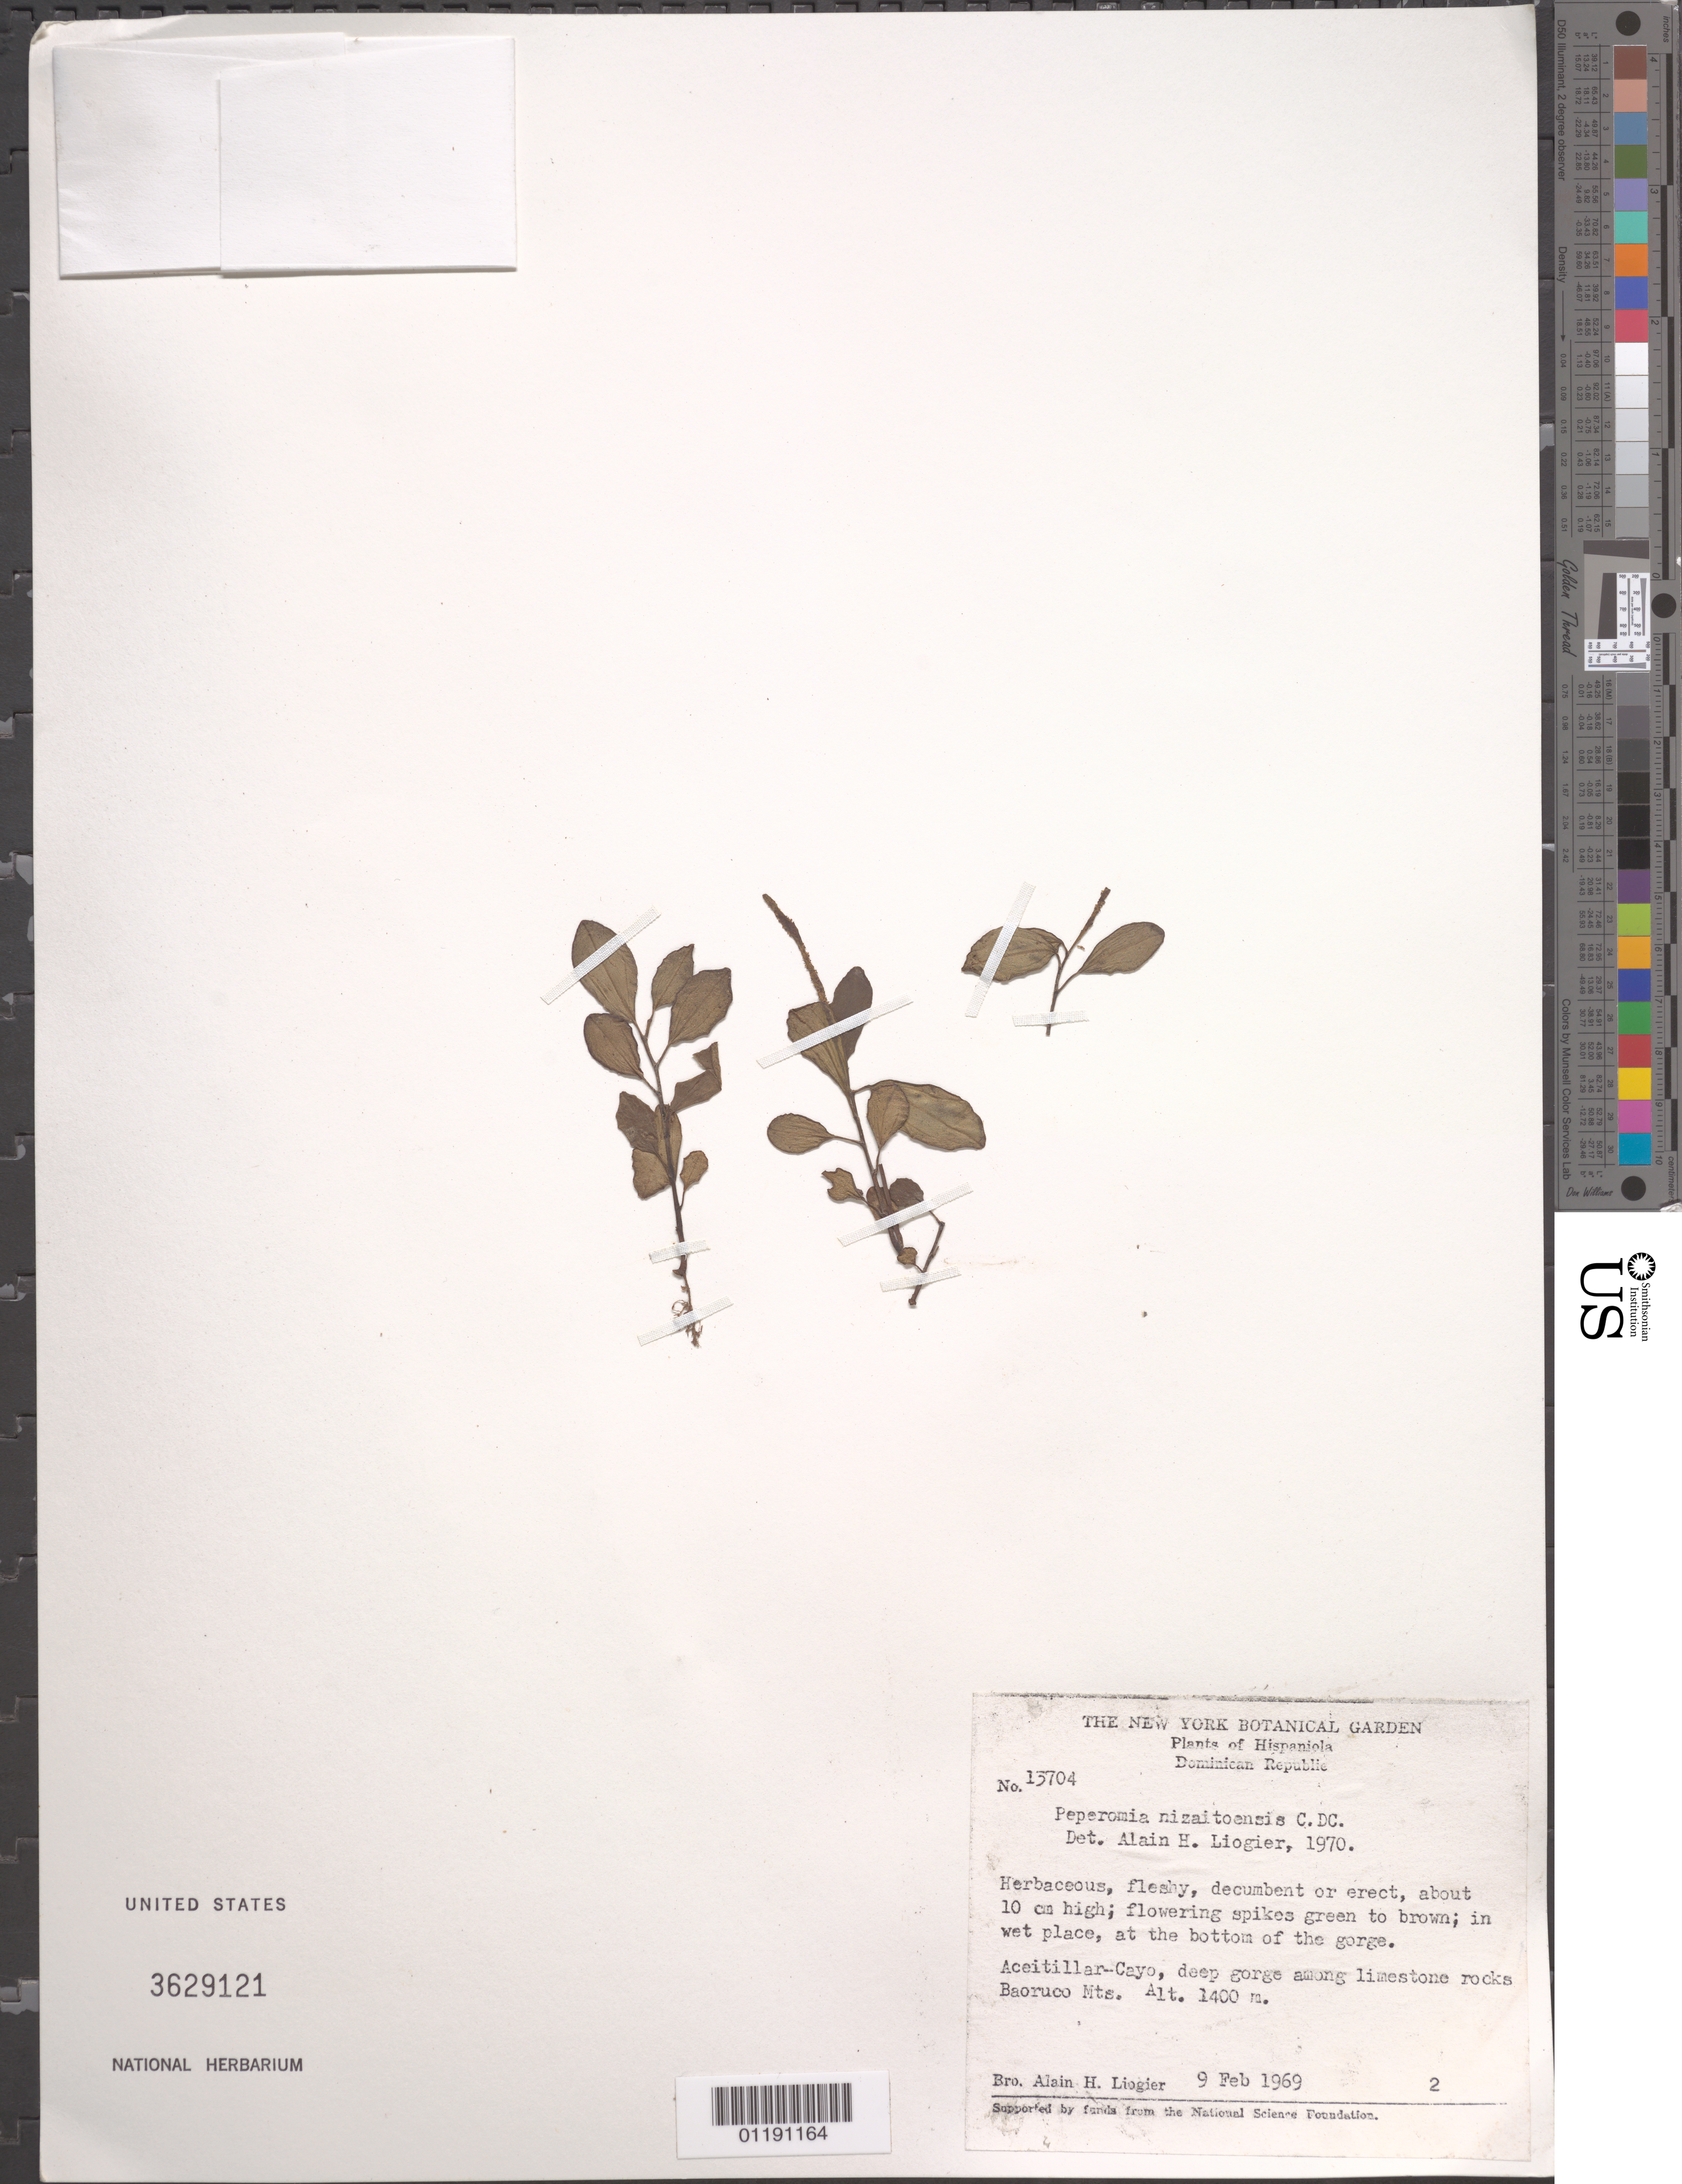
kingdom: Plantae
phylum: Tracheophyta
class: Magnoliopsida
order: Piperales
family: Piperaceae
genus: Peperomia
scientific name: Peperomia nizaitoensis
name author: C. DC.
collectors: A. H. Liogier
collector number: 13704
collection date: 1969-02-09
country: Dominican Republic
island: Hispaniola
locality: Aceitillar-Cayo, deep gorge among limestone rocks, Baoruco Mts.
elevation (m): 1400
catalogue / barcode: US 3629121